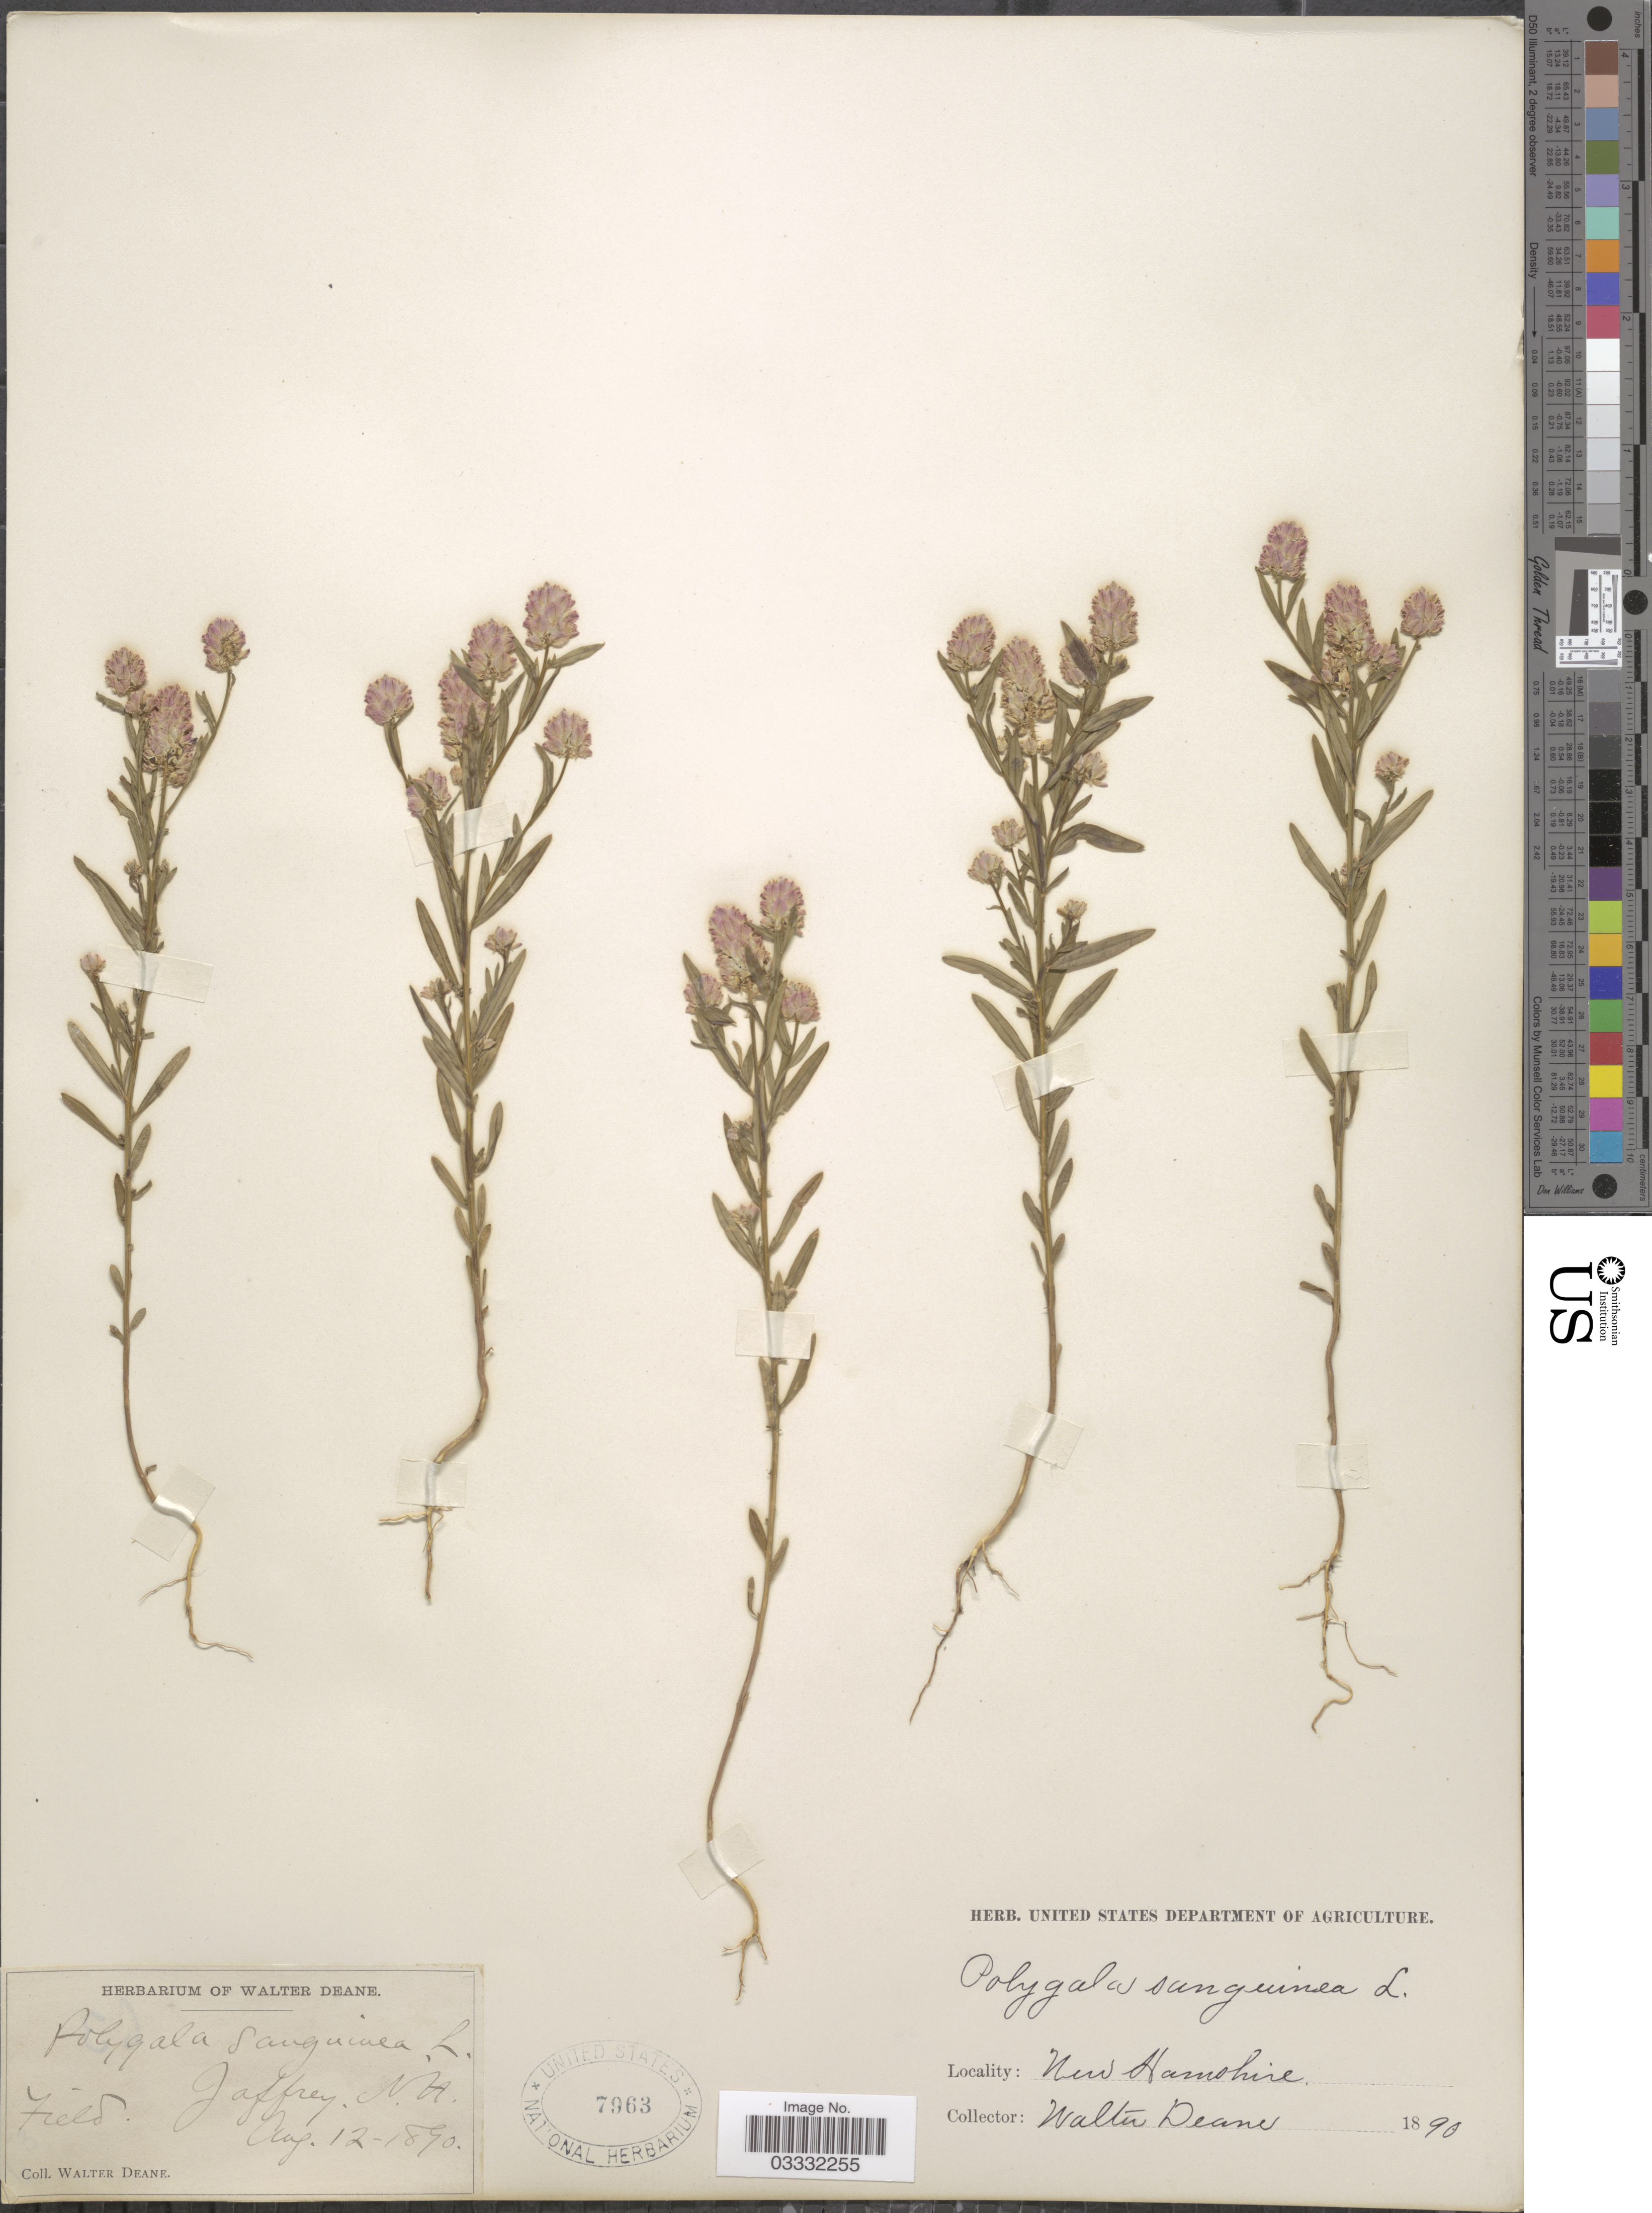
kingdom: Plantae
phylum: Tracheophyta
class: Magnoliopsida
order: Fabales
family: Polygalaceae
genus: Polygala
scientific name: Polygala sanguinea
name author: L.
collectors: W. Deane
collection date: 1890-08-12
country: United States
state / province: New Hampshire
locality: Jaffrey.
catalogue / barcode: US 7963